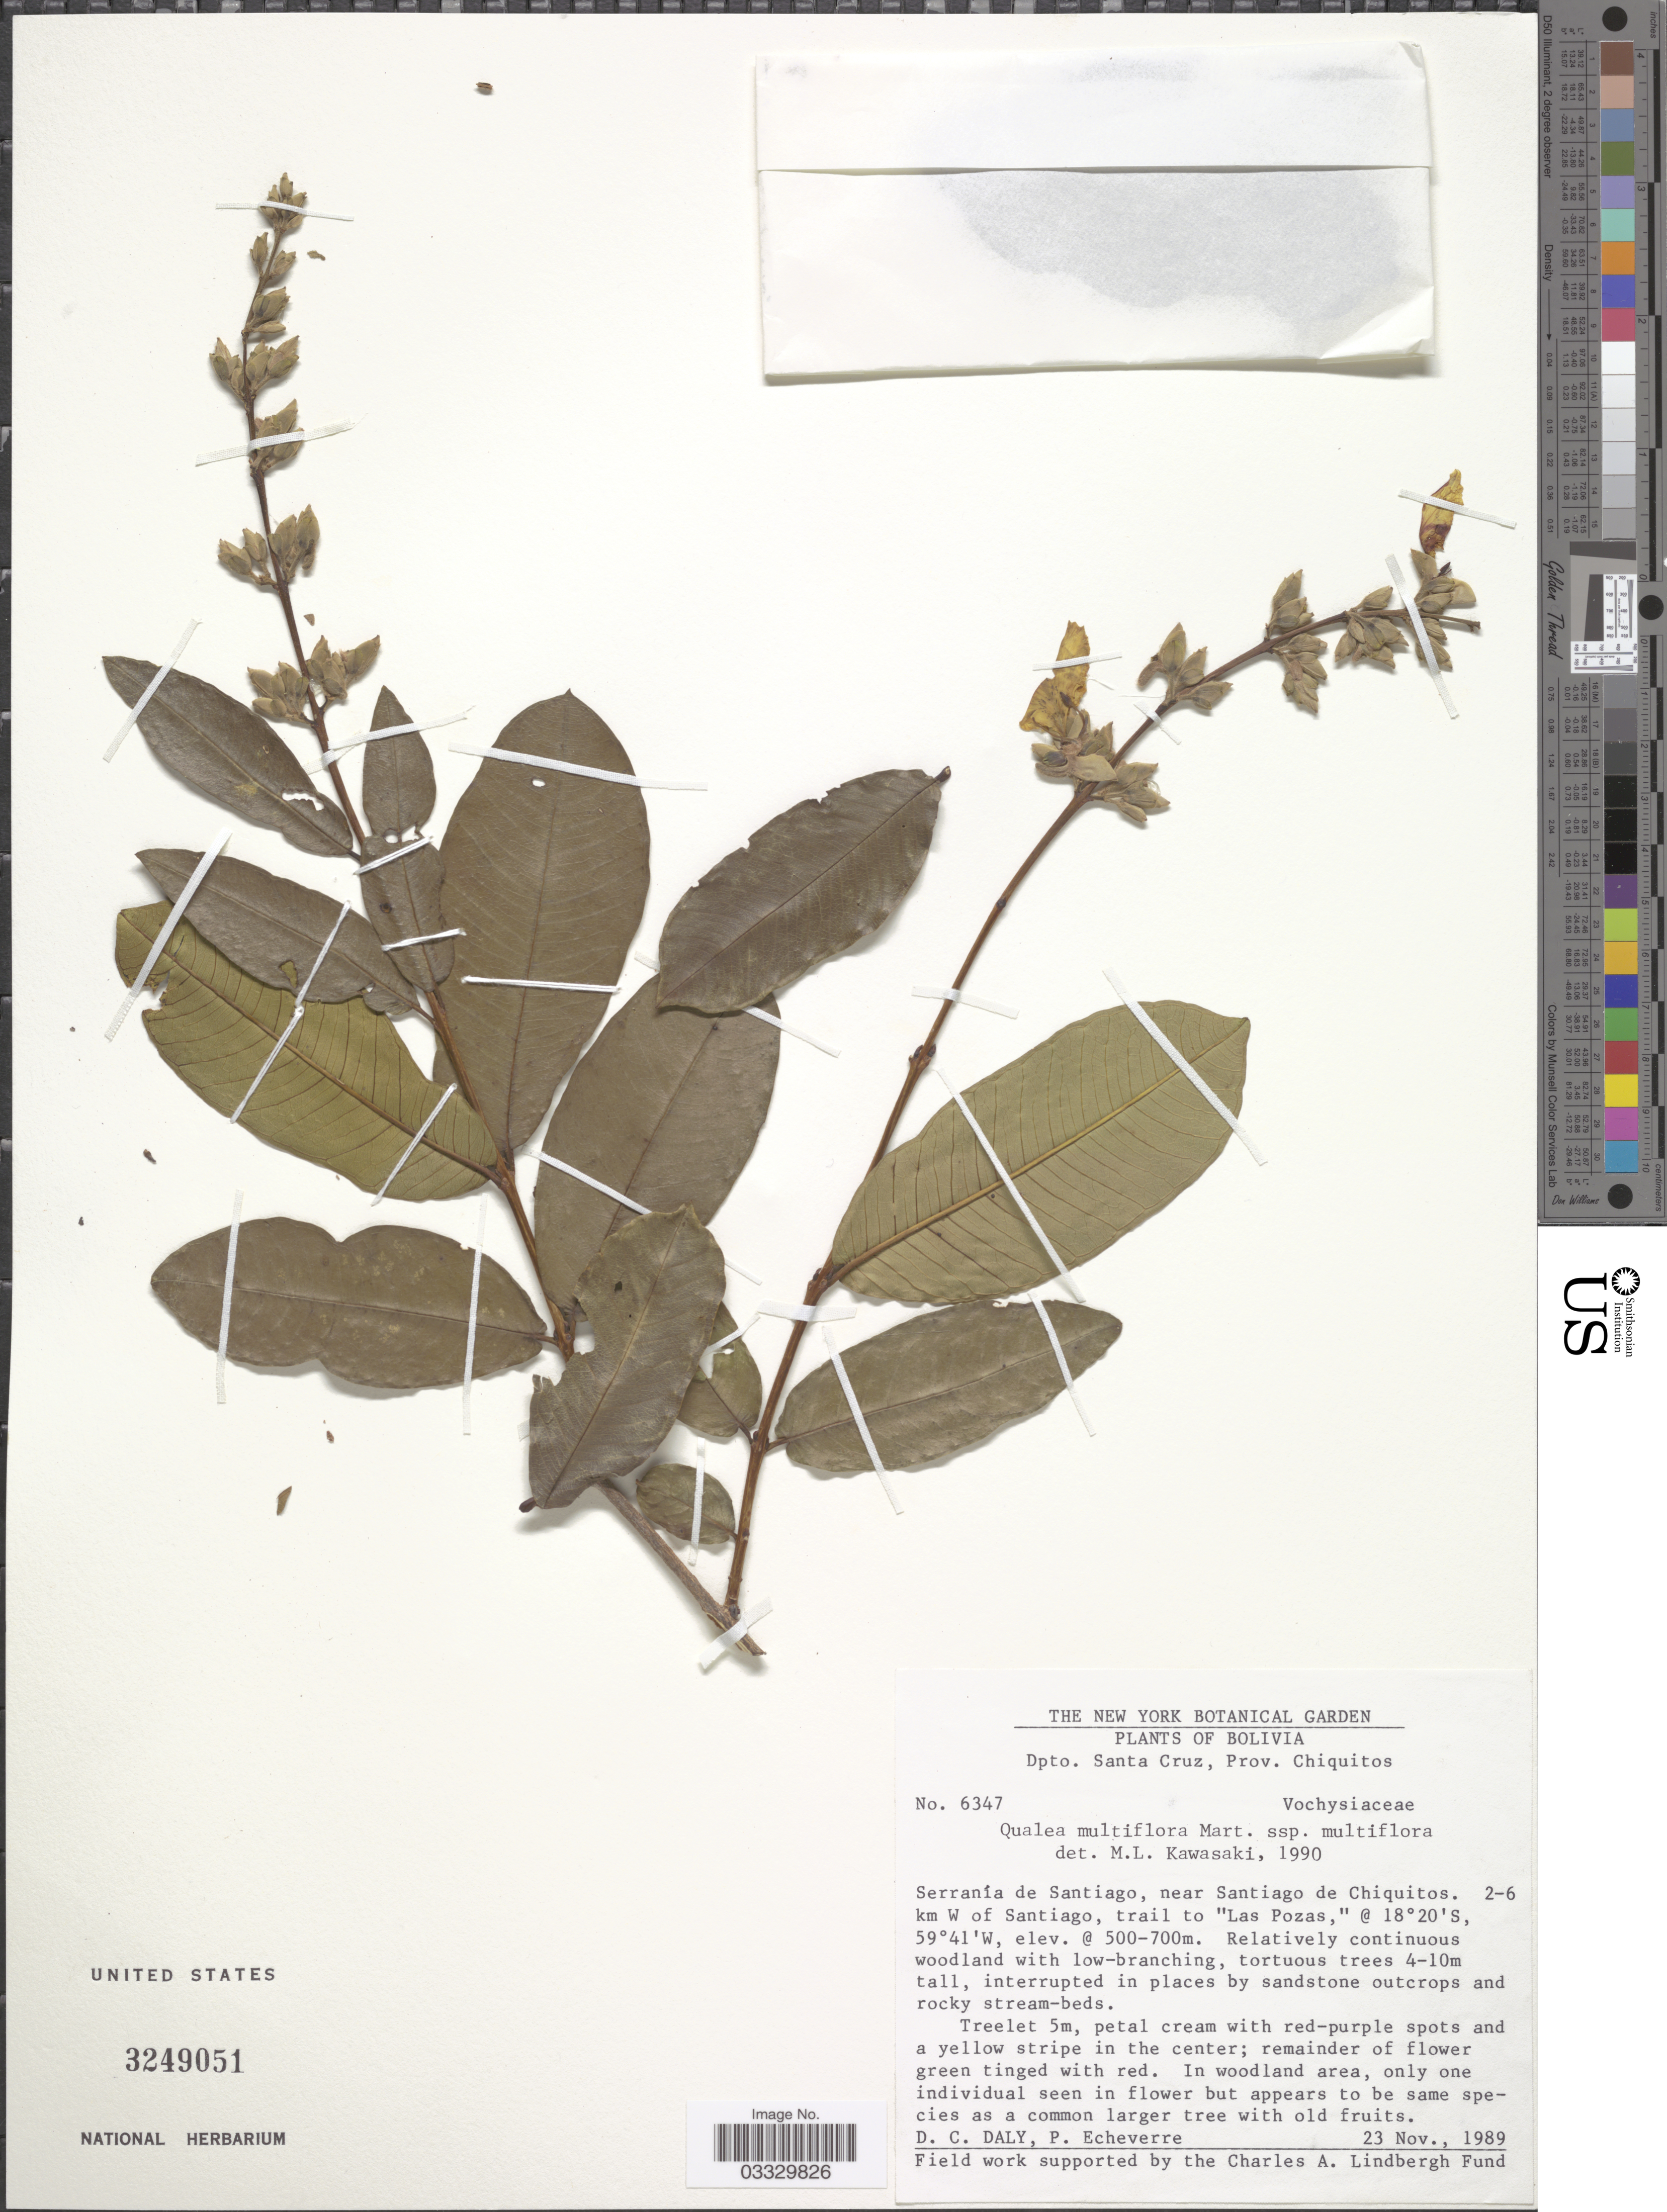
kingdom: Plantae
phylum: Tracheophyta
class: Magnoliopsida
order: Myrtales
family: Vochysiaceae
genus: Qualea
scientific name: Qualea multiflora subsp. multiflora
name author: Mart.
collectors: D. C. Daly & P. Echeverre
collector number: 6347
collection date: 1989-11-23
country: Bolivia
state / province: Santa Cruz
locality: Dpto. Santa Cruz, Prov. Chiquitos. Serranía de Santiago, near Santiago de Chiquitos. 2-6 km W of Santiago, trail to "Las Pozas,".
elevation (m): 500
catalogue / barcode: US 3249051